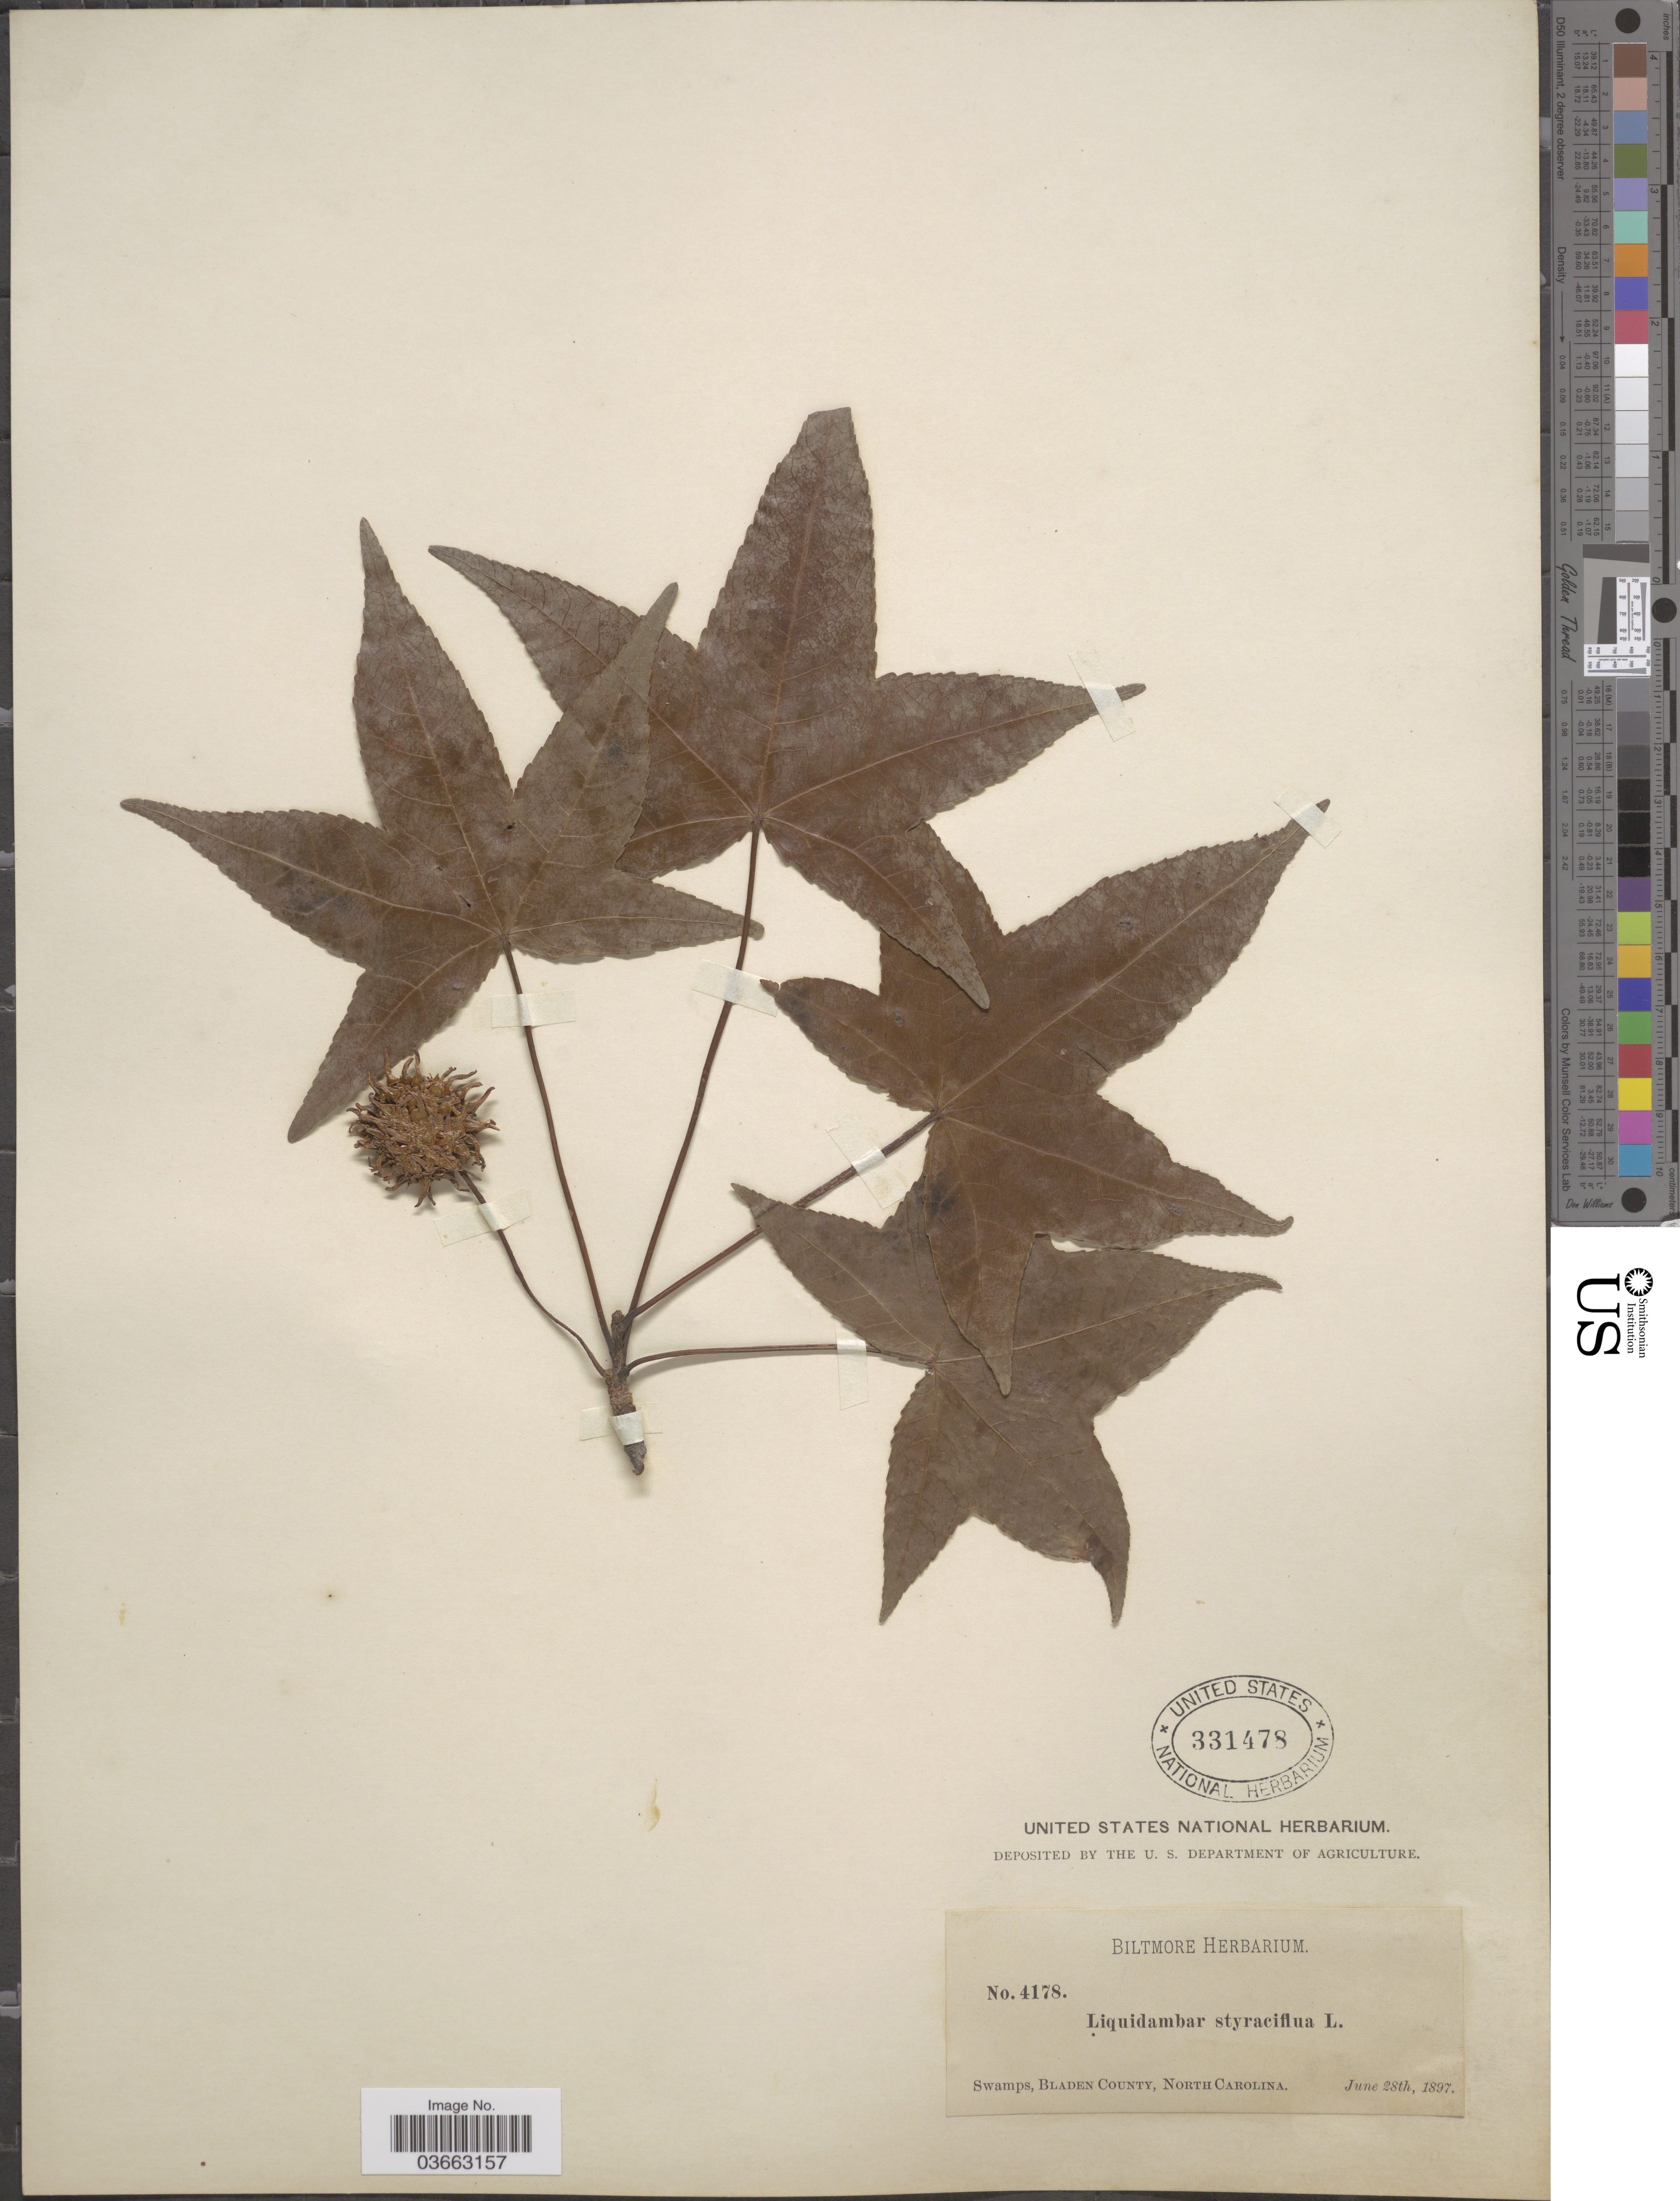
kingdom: Plantae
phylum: Tracheophyta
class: Magnoliopsida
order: Saxifragales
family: Altingiaceae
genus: Liquidambar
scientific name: Liquidambar styraciflua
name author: L.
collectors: ex herb. Biltmore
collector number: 4178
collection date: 1897-06-28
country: United States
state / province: North Carolina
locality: Swamps, Bladen County.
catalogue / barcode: US 331478